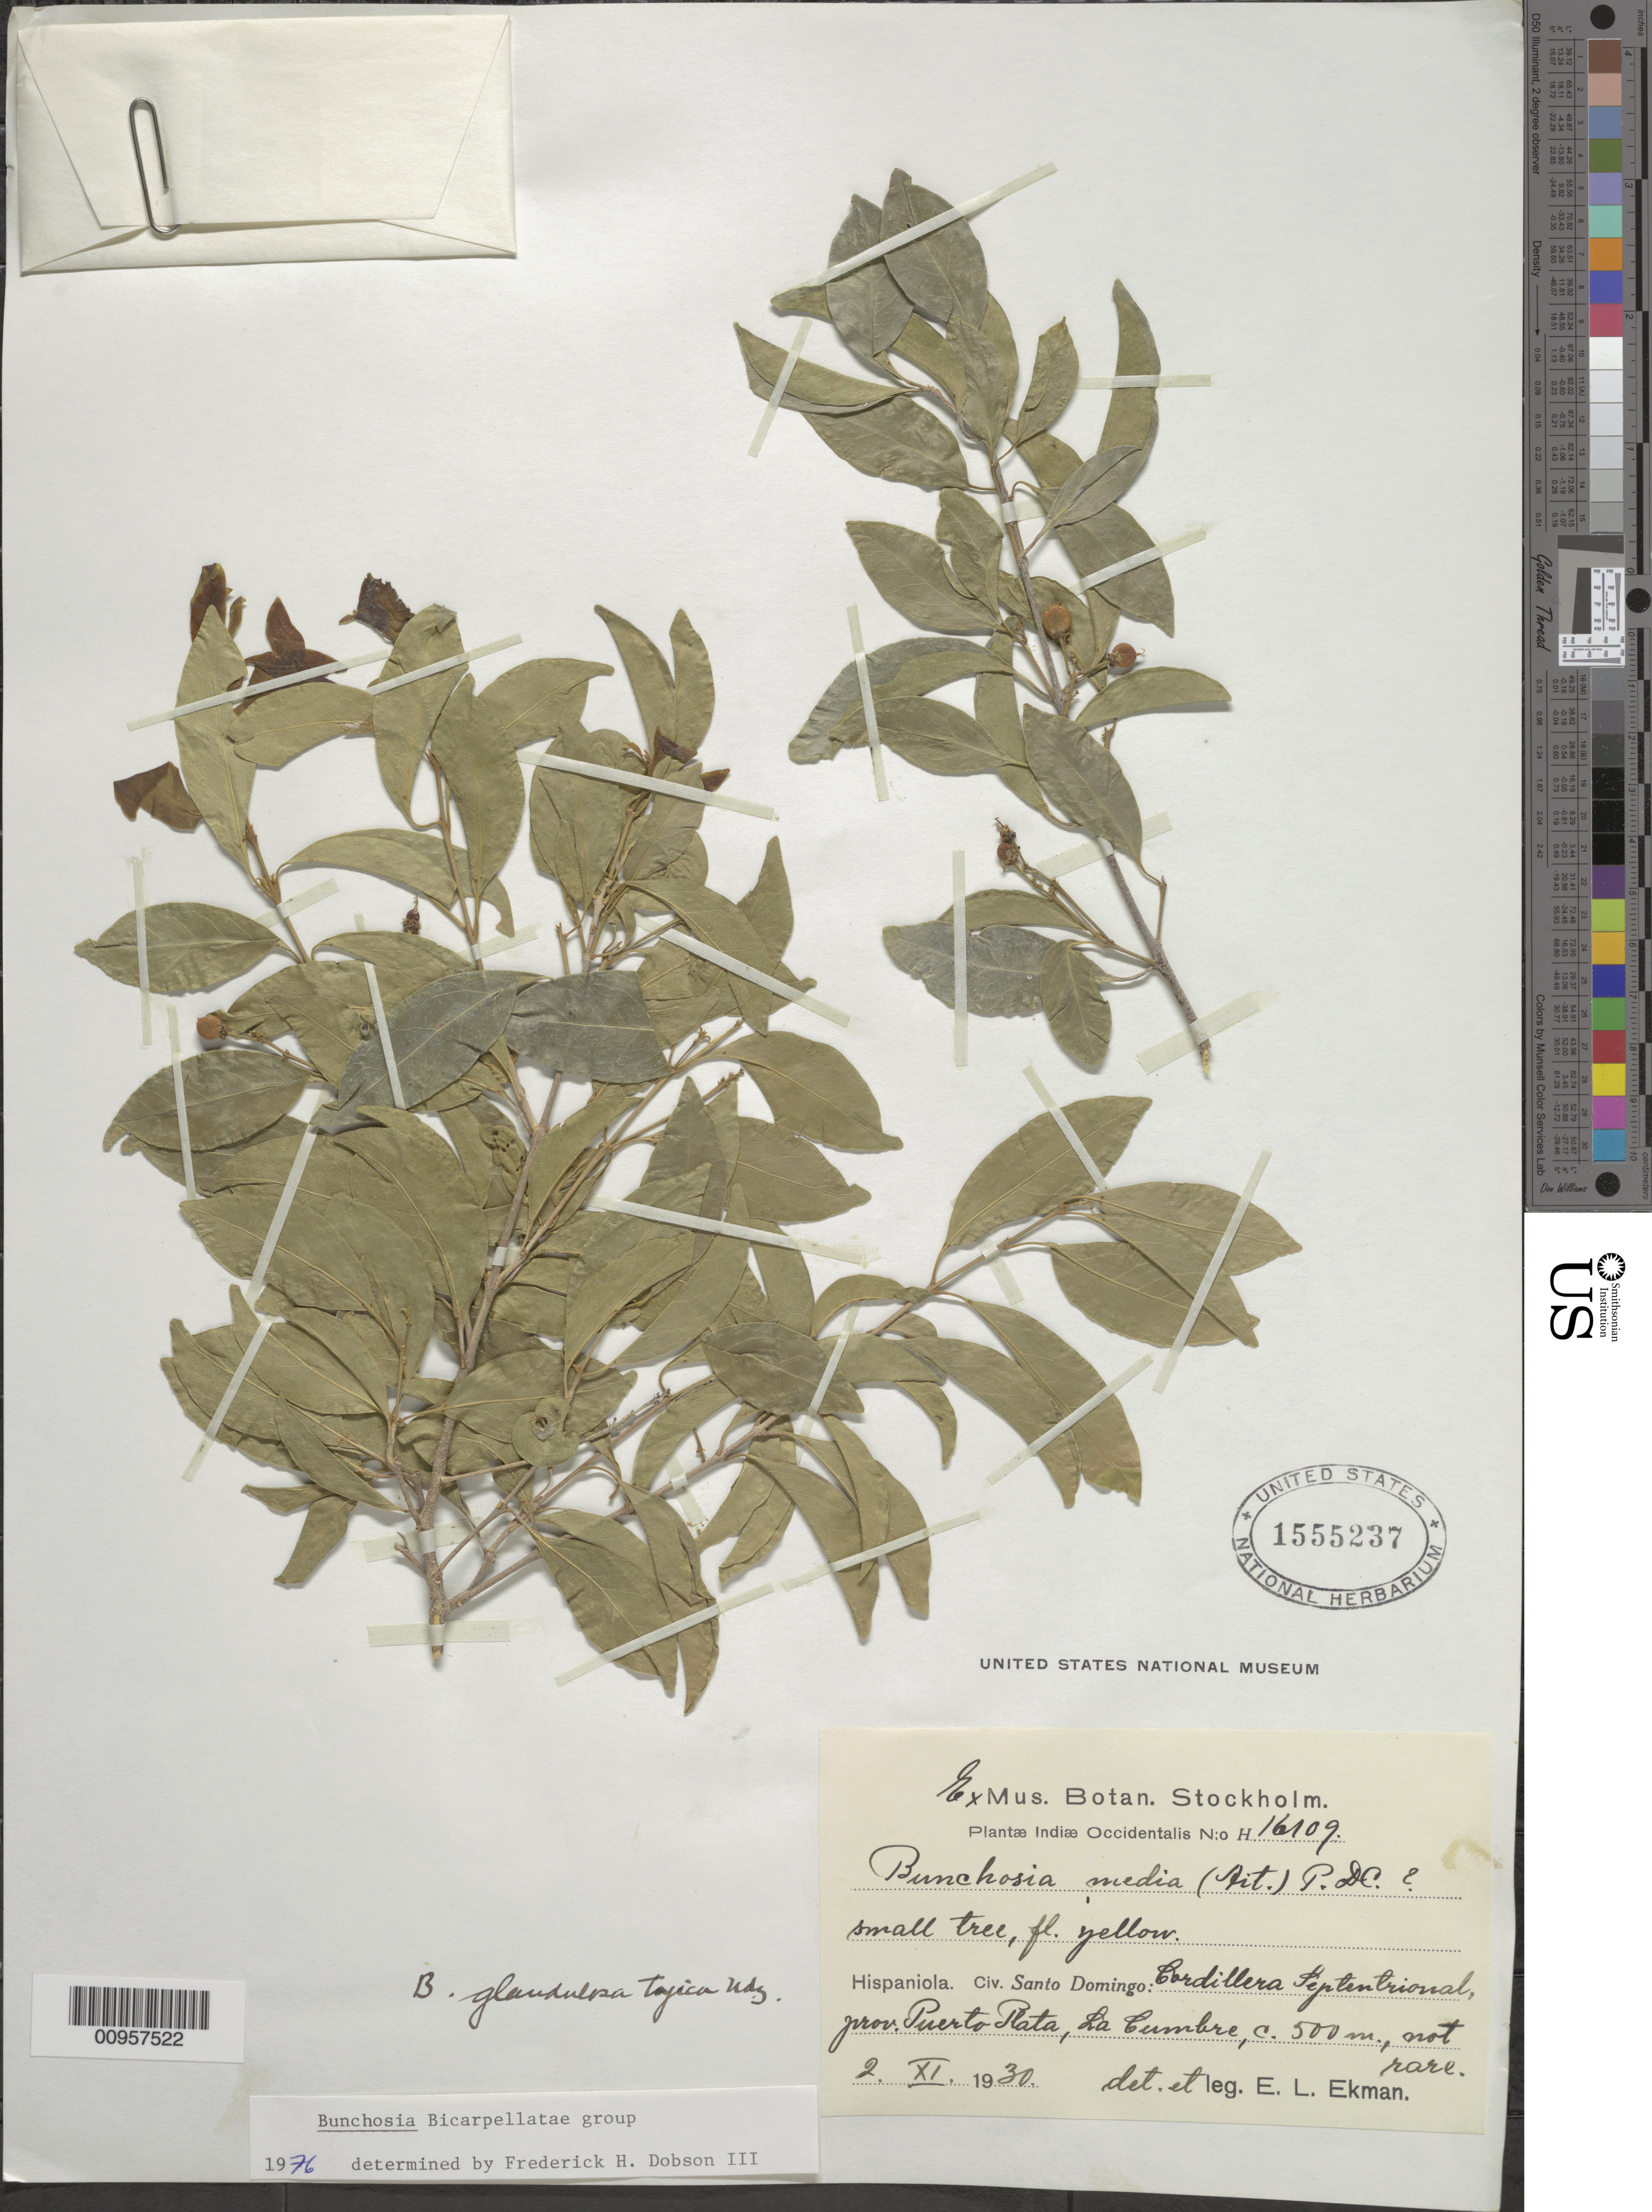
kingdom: Plantae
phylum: Tracheophyta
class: Magnoliopsida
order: Malpighiales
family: Malpighiaceae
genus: Bunchosia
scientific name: Bunchosia glandulosa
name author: (Cav.) DC.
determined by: Dobson, Frederick H.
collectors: E. L. Ekman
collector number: H 16109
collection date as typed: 02 Nov 1930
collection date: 1930-11-02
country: Dominican Republic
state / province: Puerto Plata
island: Hispaniola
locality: Cordillera Septentrional, La Cumbre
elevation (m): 500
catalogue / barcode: US 1555237